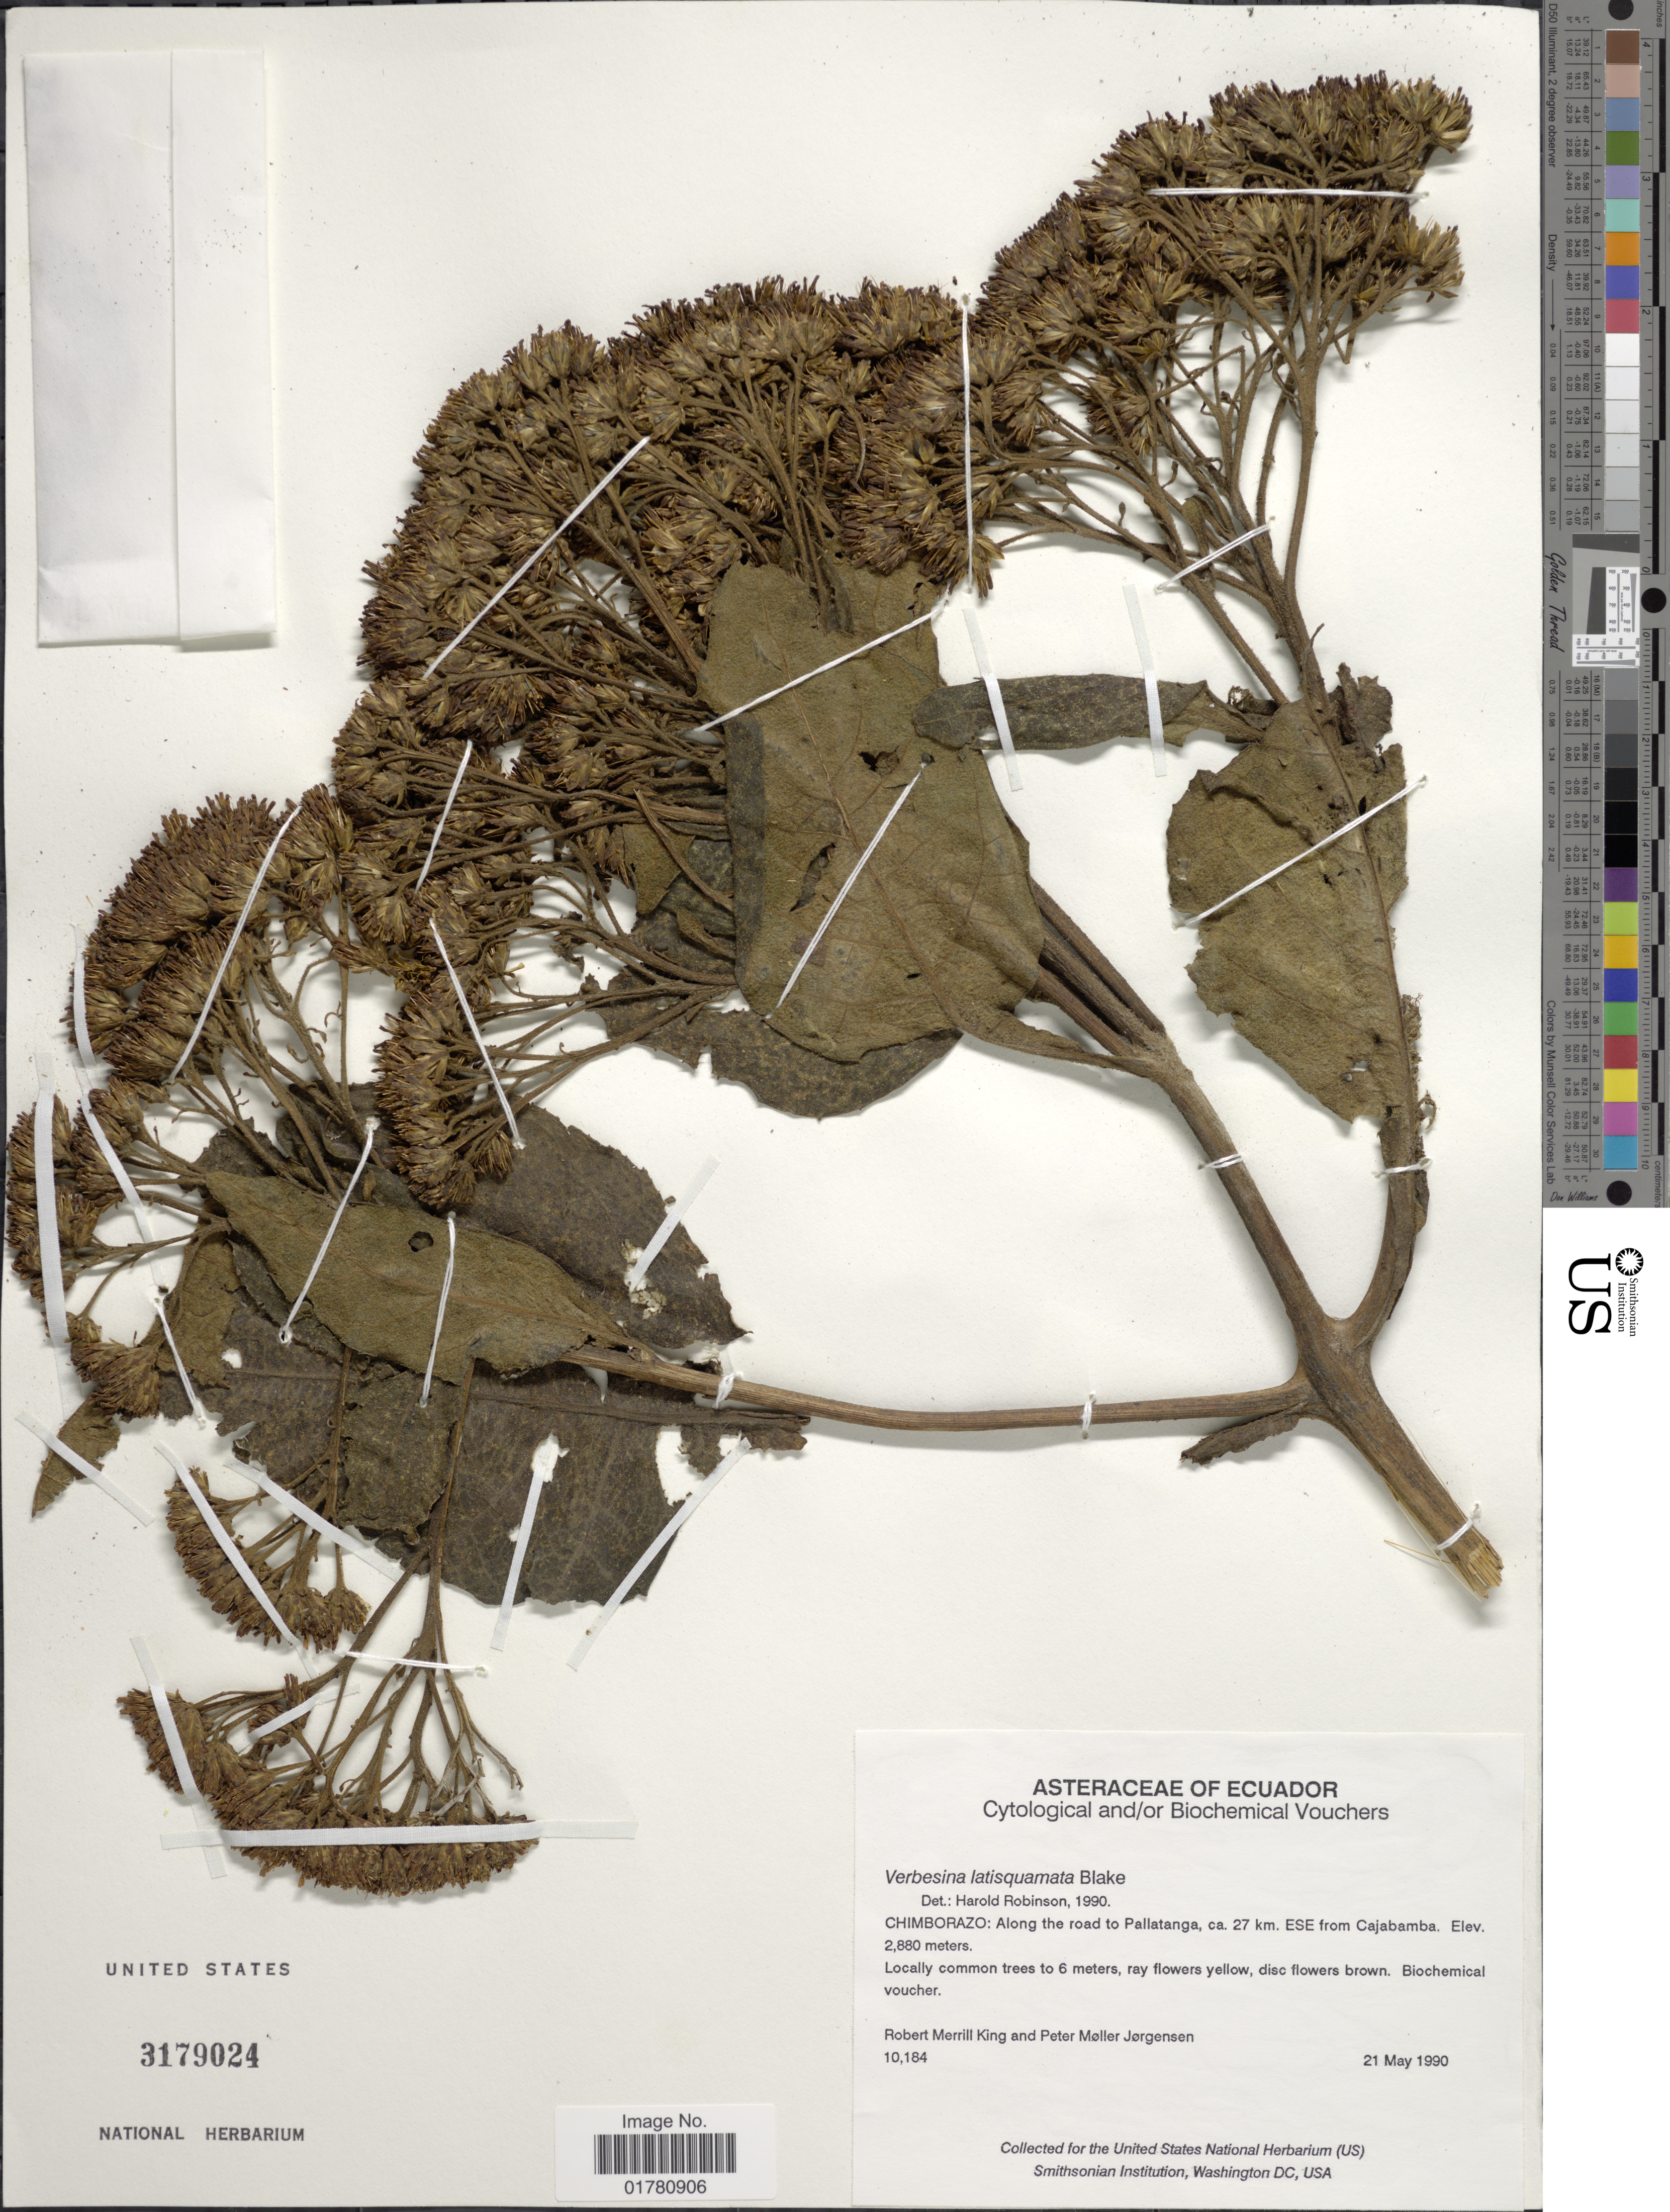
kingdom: Plantae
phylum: Tracheophyta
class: Magnoliopsida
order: Asterales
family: Asteraceae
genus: Verbesina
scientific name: Verbesina latisquama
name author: S.F. Blake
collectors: R. M. King & P. M. Jørgensen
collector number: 10184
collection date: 1990-05-21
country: Ecuador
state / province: Chimborazo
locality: Along the road to Pallatanga, ca 27 km ESE from Cajabamba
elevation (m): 2880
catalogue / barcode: US 3179024